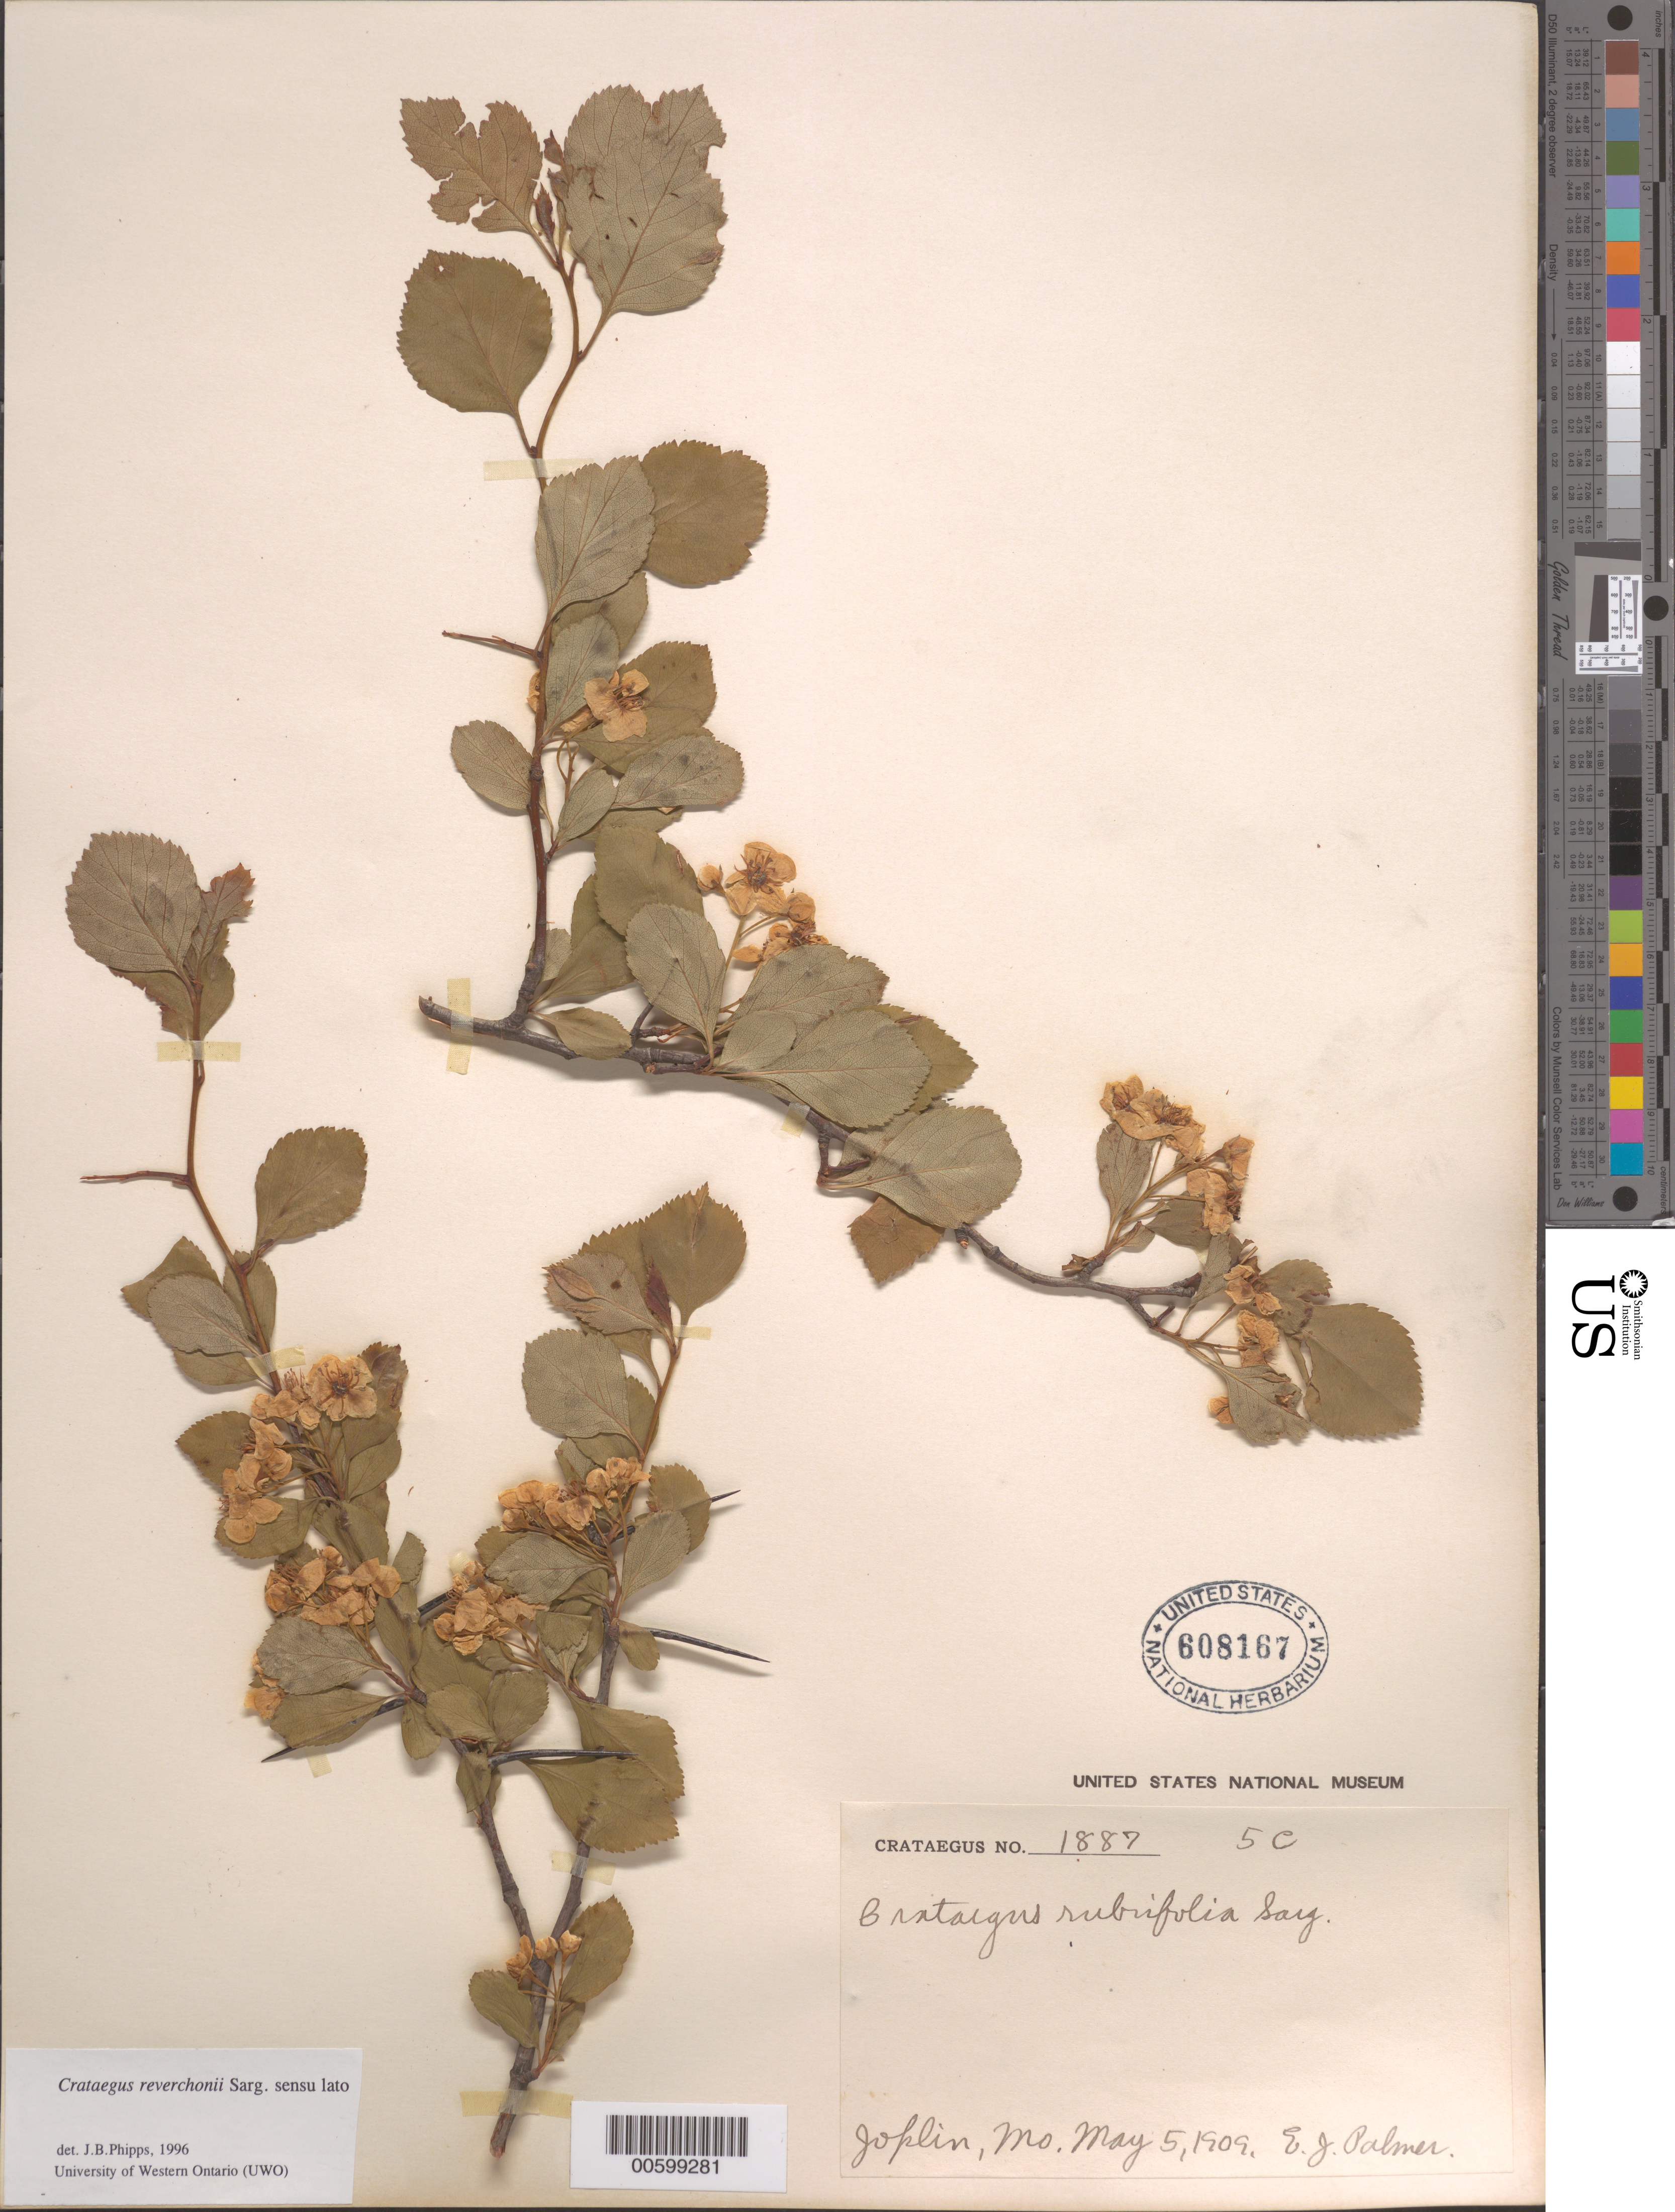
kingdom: Plantae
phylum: Tracheophyta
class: Magnoliopsida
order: Rosales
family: Rosaceae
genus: Crataegus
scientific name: Crataegus reverchonii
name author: Sarg.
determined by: Phipps, James B., (UWO), University of Western Ontario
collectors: E. J. Palmer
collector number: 1887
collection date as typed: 05 May 1909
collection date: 1909-05-05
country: United States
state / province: Missouri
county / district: Jasper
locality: Joplin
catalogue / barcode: US 608167